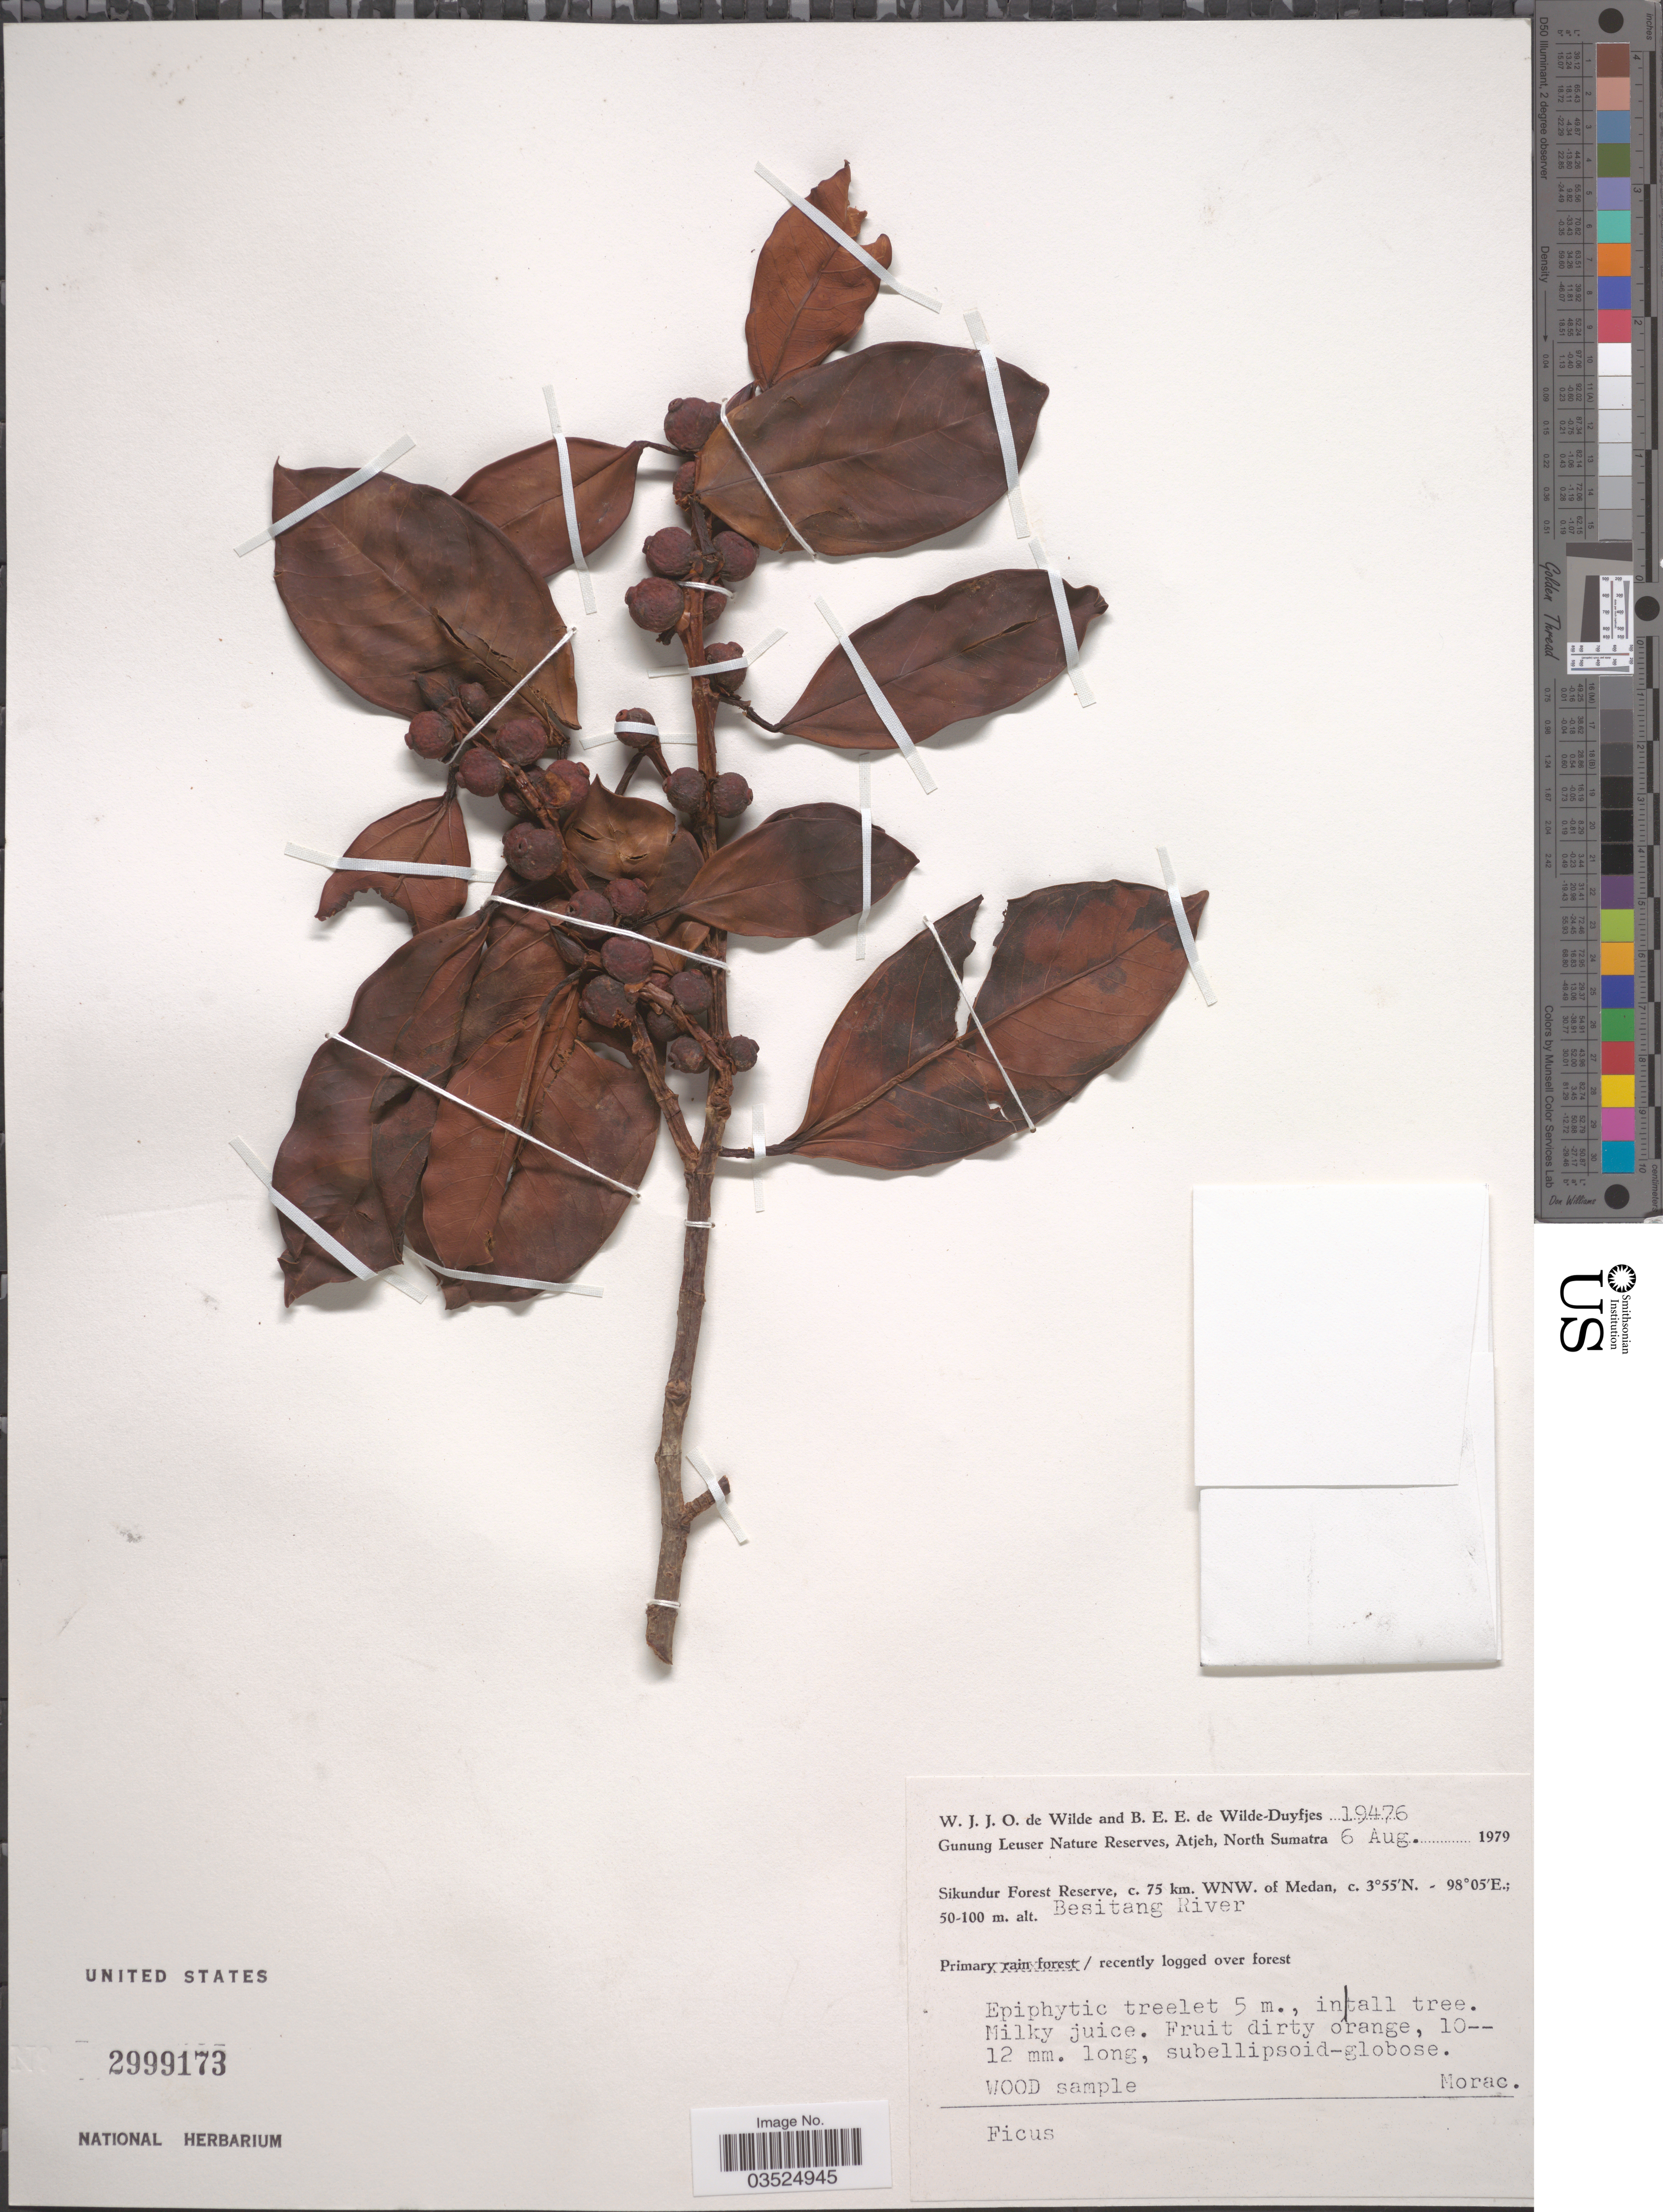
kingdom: Plantae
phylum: Tracheophyta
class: Magnoliopsida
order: Rosales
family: Moraceae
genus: Ficus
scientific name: Ficus sp.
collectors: W. J. de Wilde & B. E. de Wilde-Duyfjes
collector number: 19476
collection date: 1979-08-06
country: Indonesia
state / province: Sumatra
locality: Gunung Leuser Nature Reserve, Atjeh, North Sumatra. Sikundur Forest Reserve, c. 75 km. WNW. of Medan, Besitang River.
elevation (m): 50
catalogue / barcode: US 2999173